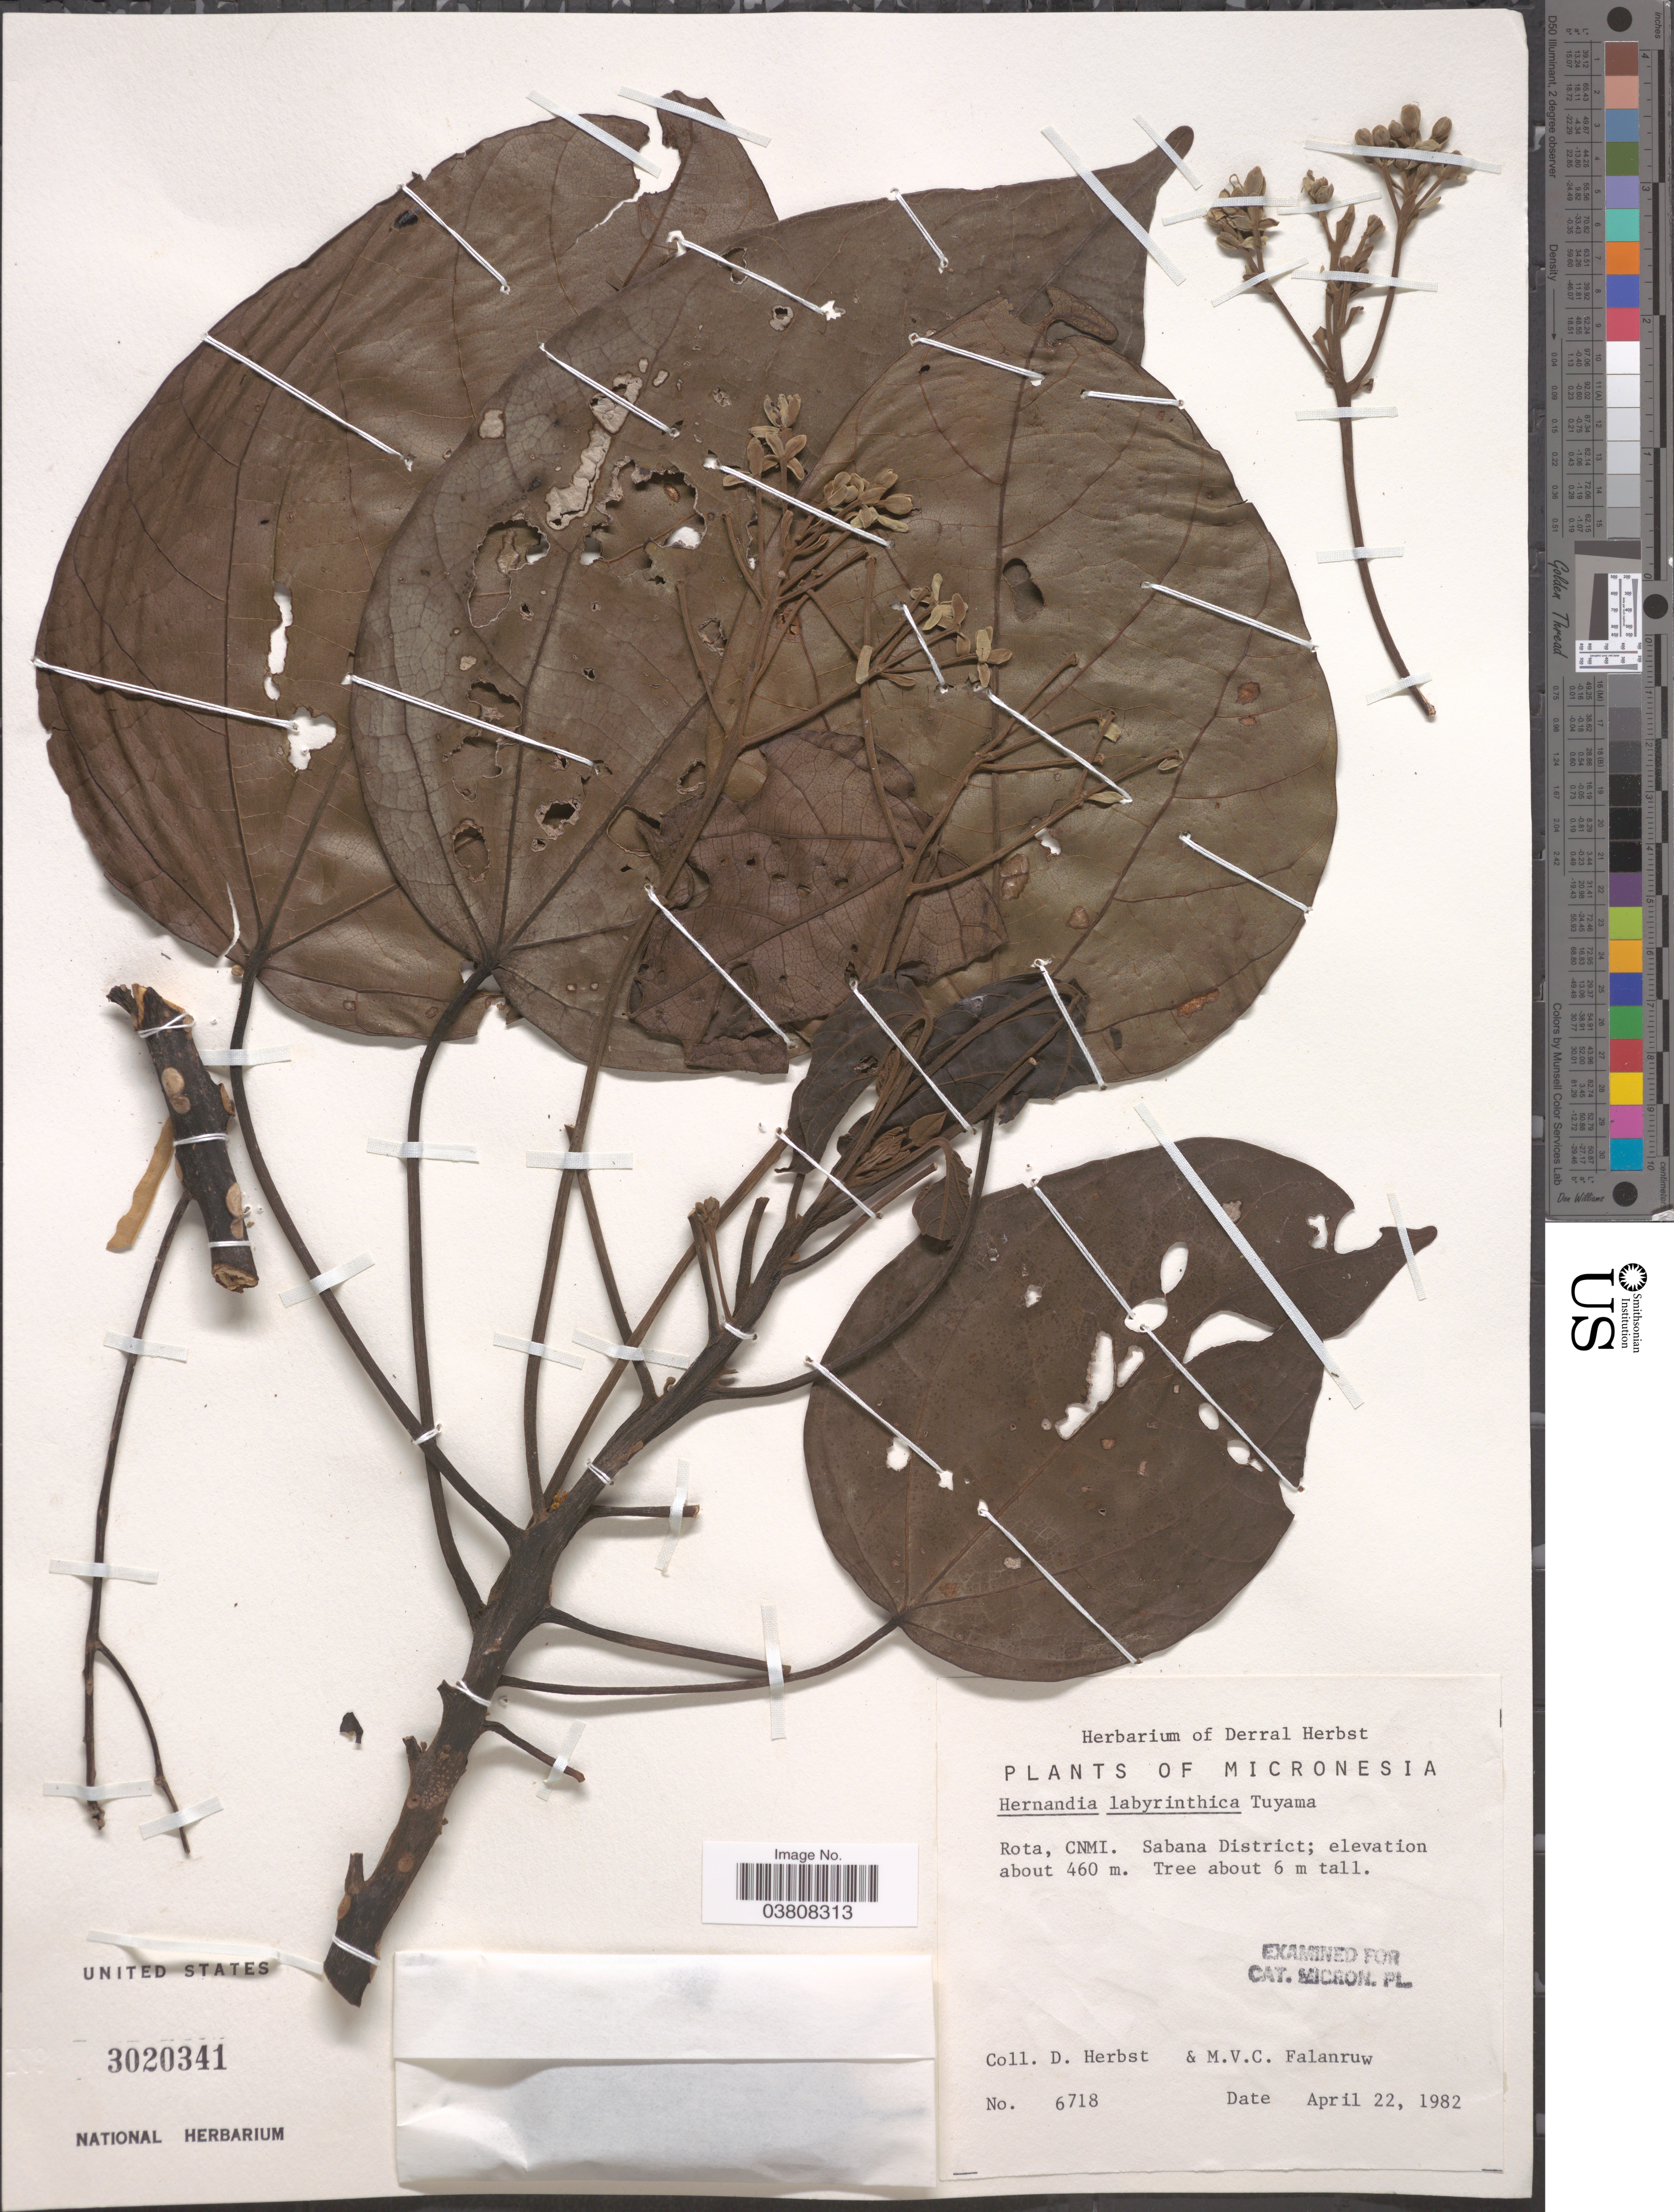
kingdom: Plantae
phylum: Tracheophyta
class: Magnoliopsida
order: Laurales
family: Hernandiaceae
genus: Hernandia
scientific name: Hernandia ovigera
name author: L.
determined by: Strong, Mark T., (BOT), Smithsonian Institution - National Museum of Natural History (UNITED STATES)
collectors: D. Herbst & M. V. Falanruw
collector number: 6718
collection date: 1982-04-22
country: Northern Mariana Islands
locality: Micronesia. Rota, CNMI. Sabana District.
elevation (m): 460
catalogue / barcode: US 3020341